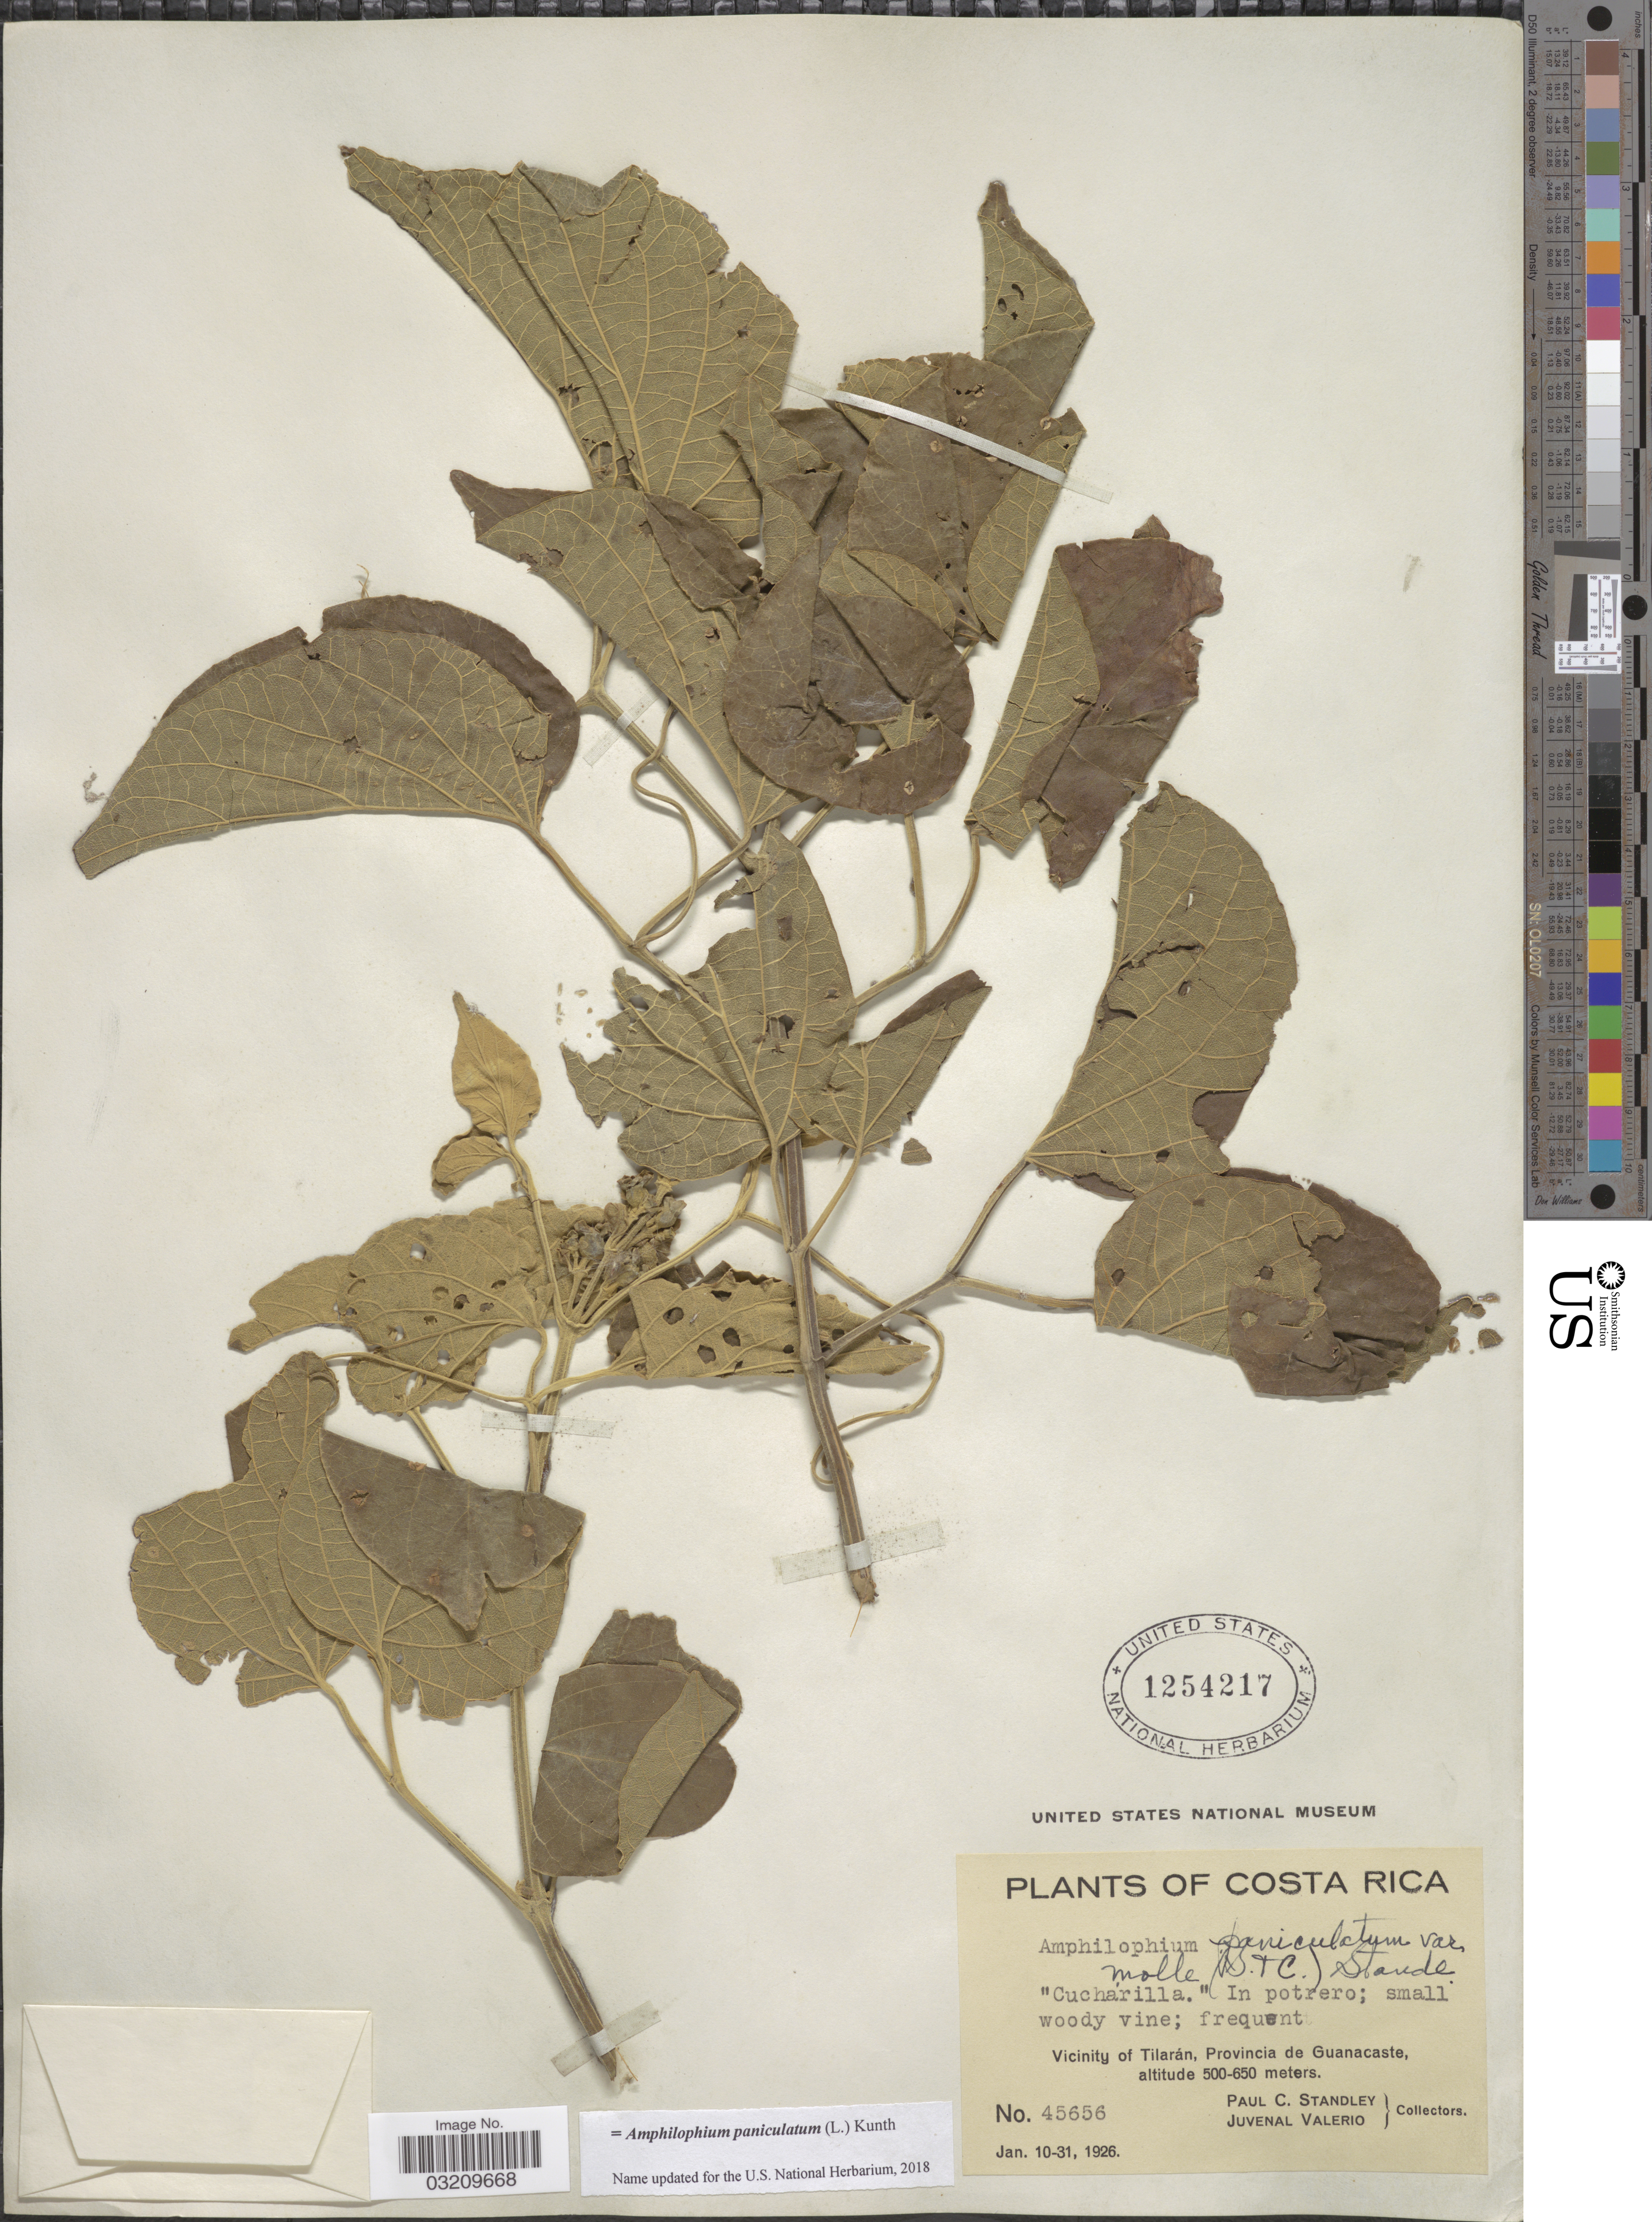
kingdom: Plantae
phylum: Tracheophyta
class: Magnoliopsida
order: Lamiales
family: Bignoniaceae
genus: Amphilophium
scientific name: Amphilophium paniculatum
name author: (L.) Kunth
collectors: P. C. Standley & J. Valerio R.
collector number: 45656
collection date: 1926-01-10/1926-01-31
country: Costa Rica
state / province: Guanacaste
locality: Vicinity of Tilarán.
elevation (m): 500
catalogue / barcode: US 1254217